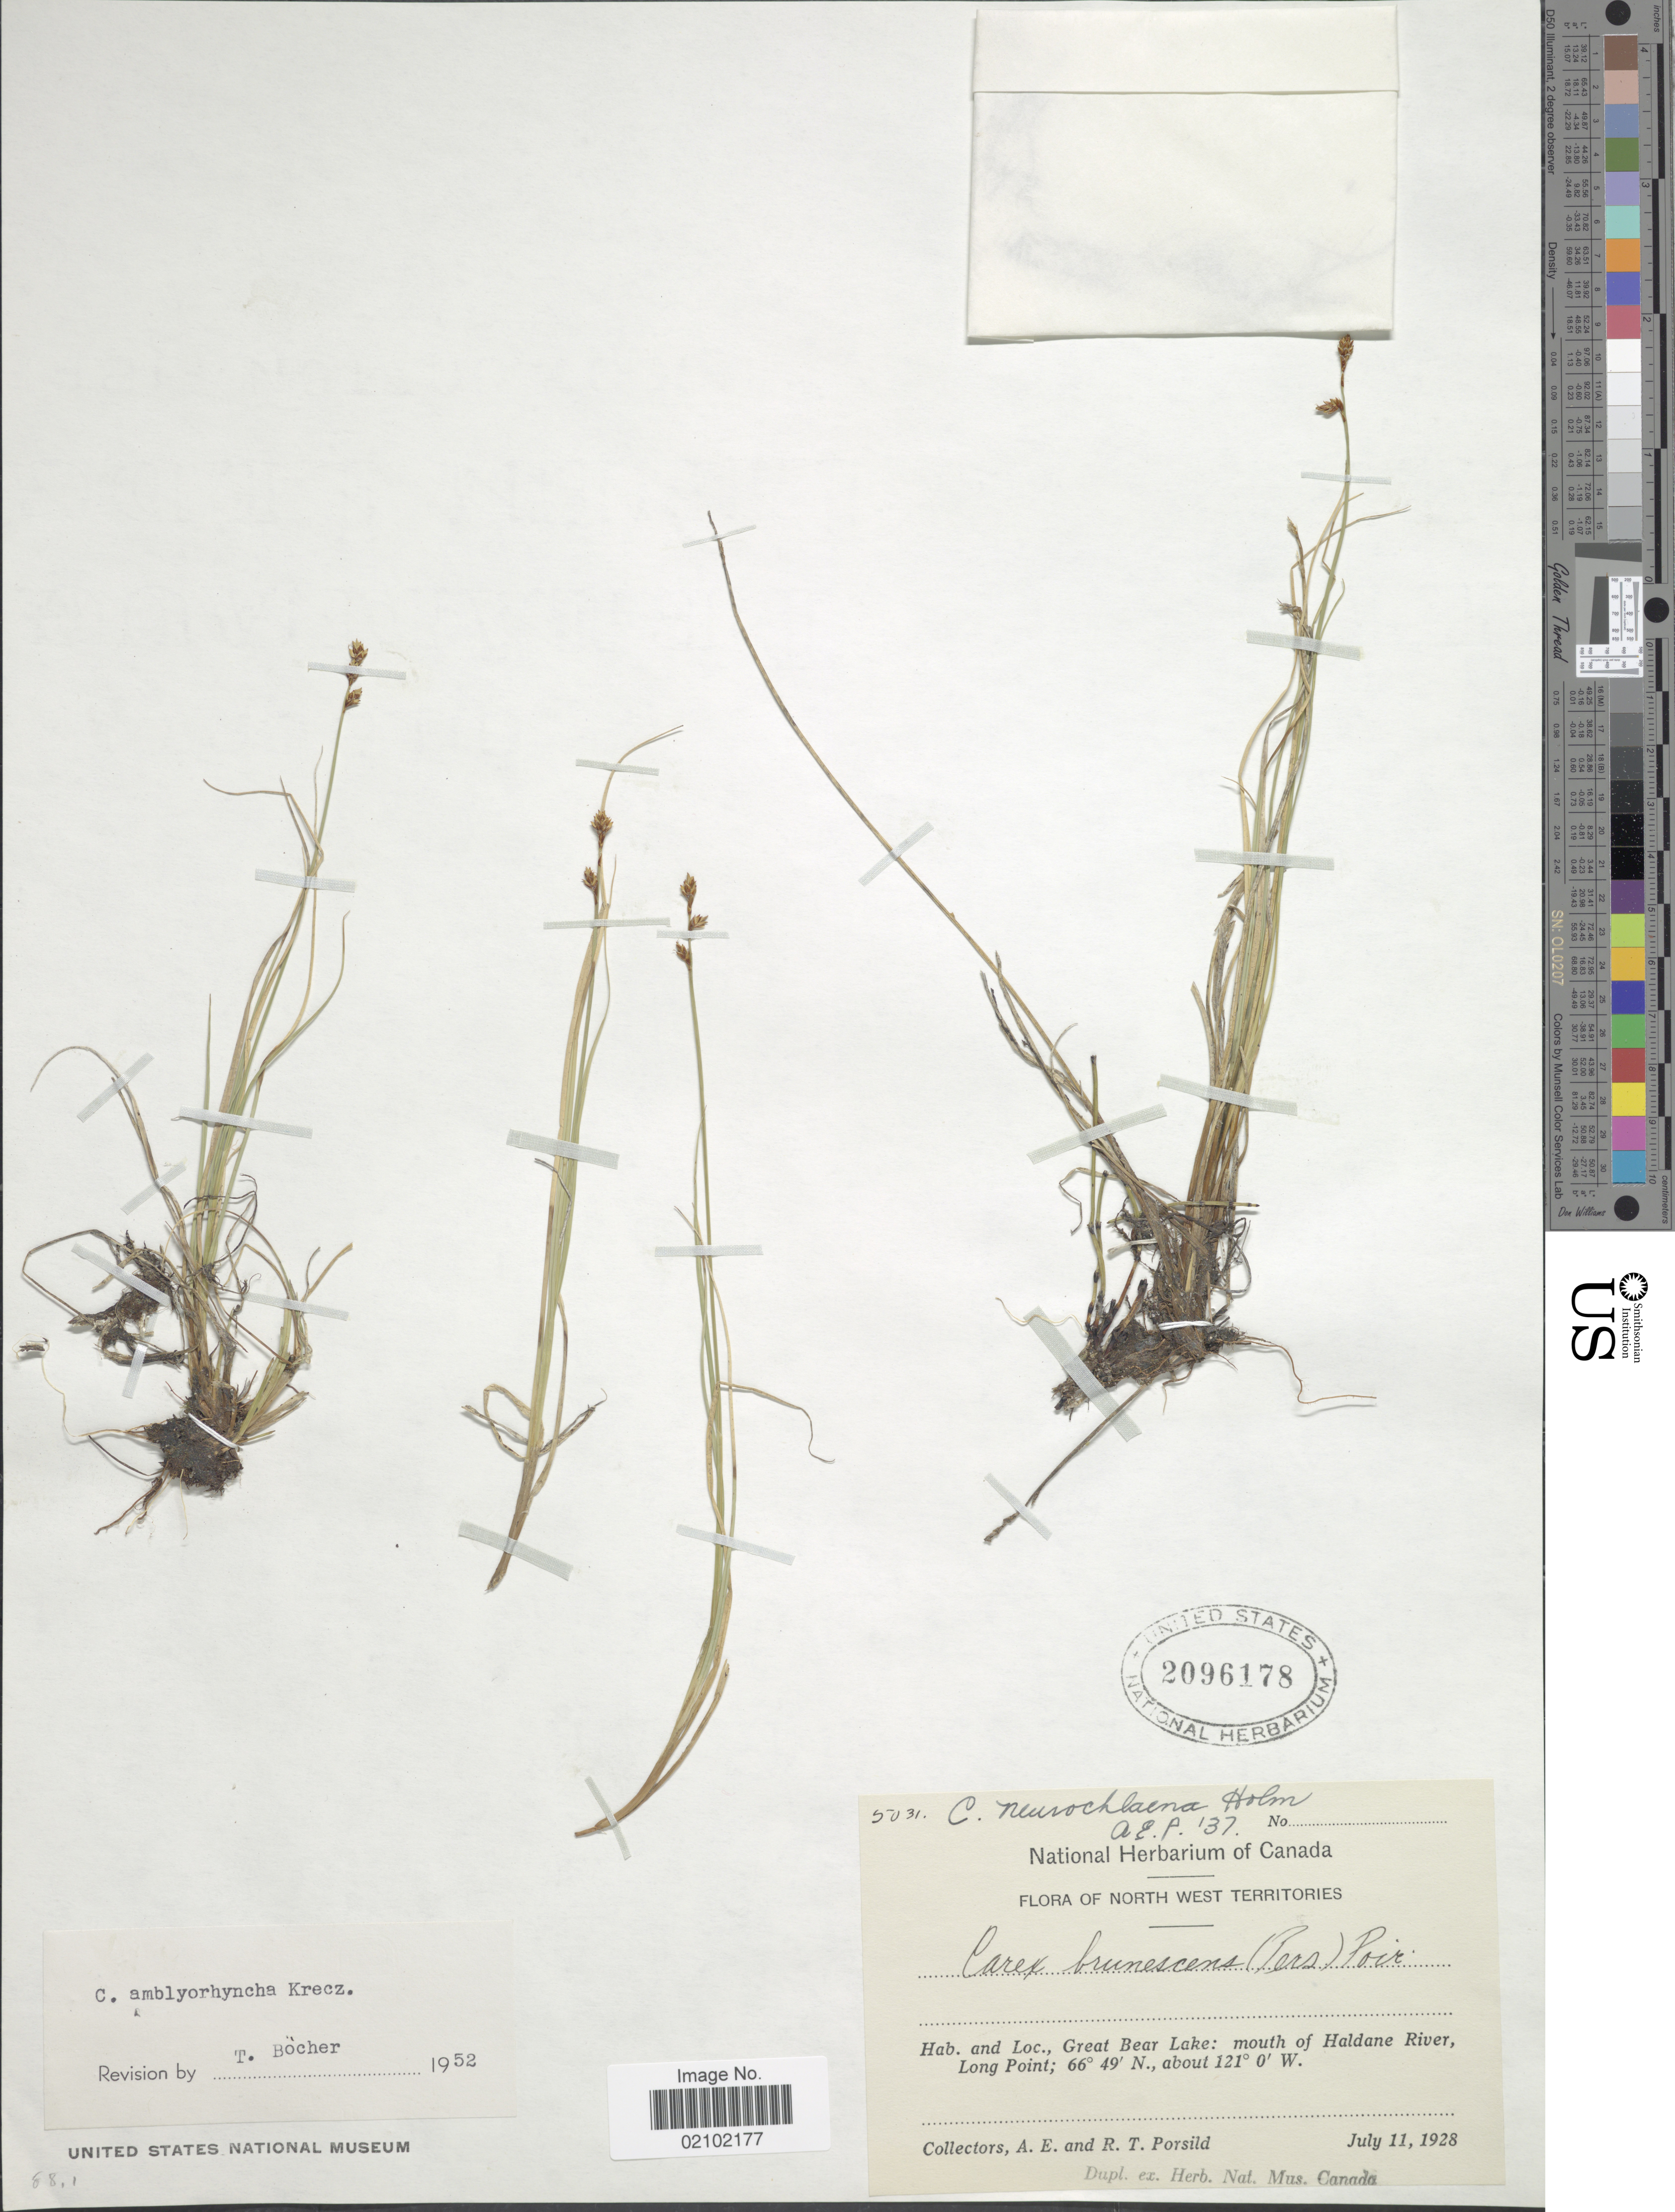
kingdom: Plantae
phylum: Tracheophyta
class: Liliopsida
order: Poales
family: Cyperaceae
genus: Carex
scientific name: Carex marina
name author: Dewey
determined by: Strong, Mark T., (BOT), Smithsonian Institution - National Museum of Natural History (UNITED STATES)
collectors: A. E. Porsild & R. T. Porsild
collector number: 5031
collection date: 1928-07-11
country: Canada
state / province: Northwest Territories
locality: Great Bear Lake: mouth of Haldane River, Long Point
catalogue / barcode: US 2096178